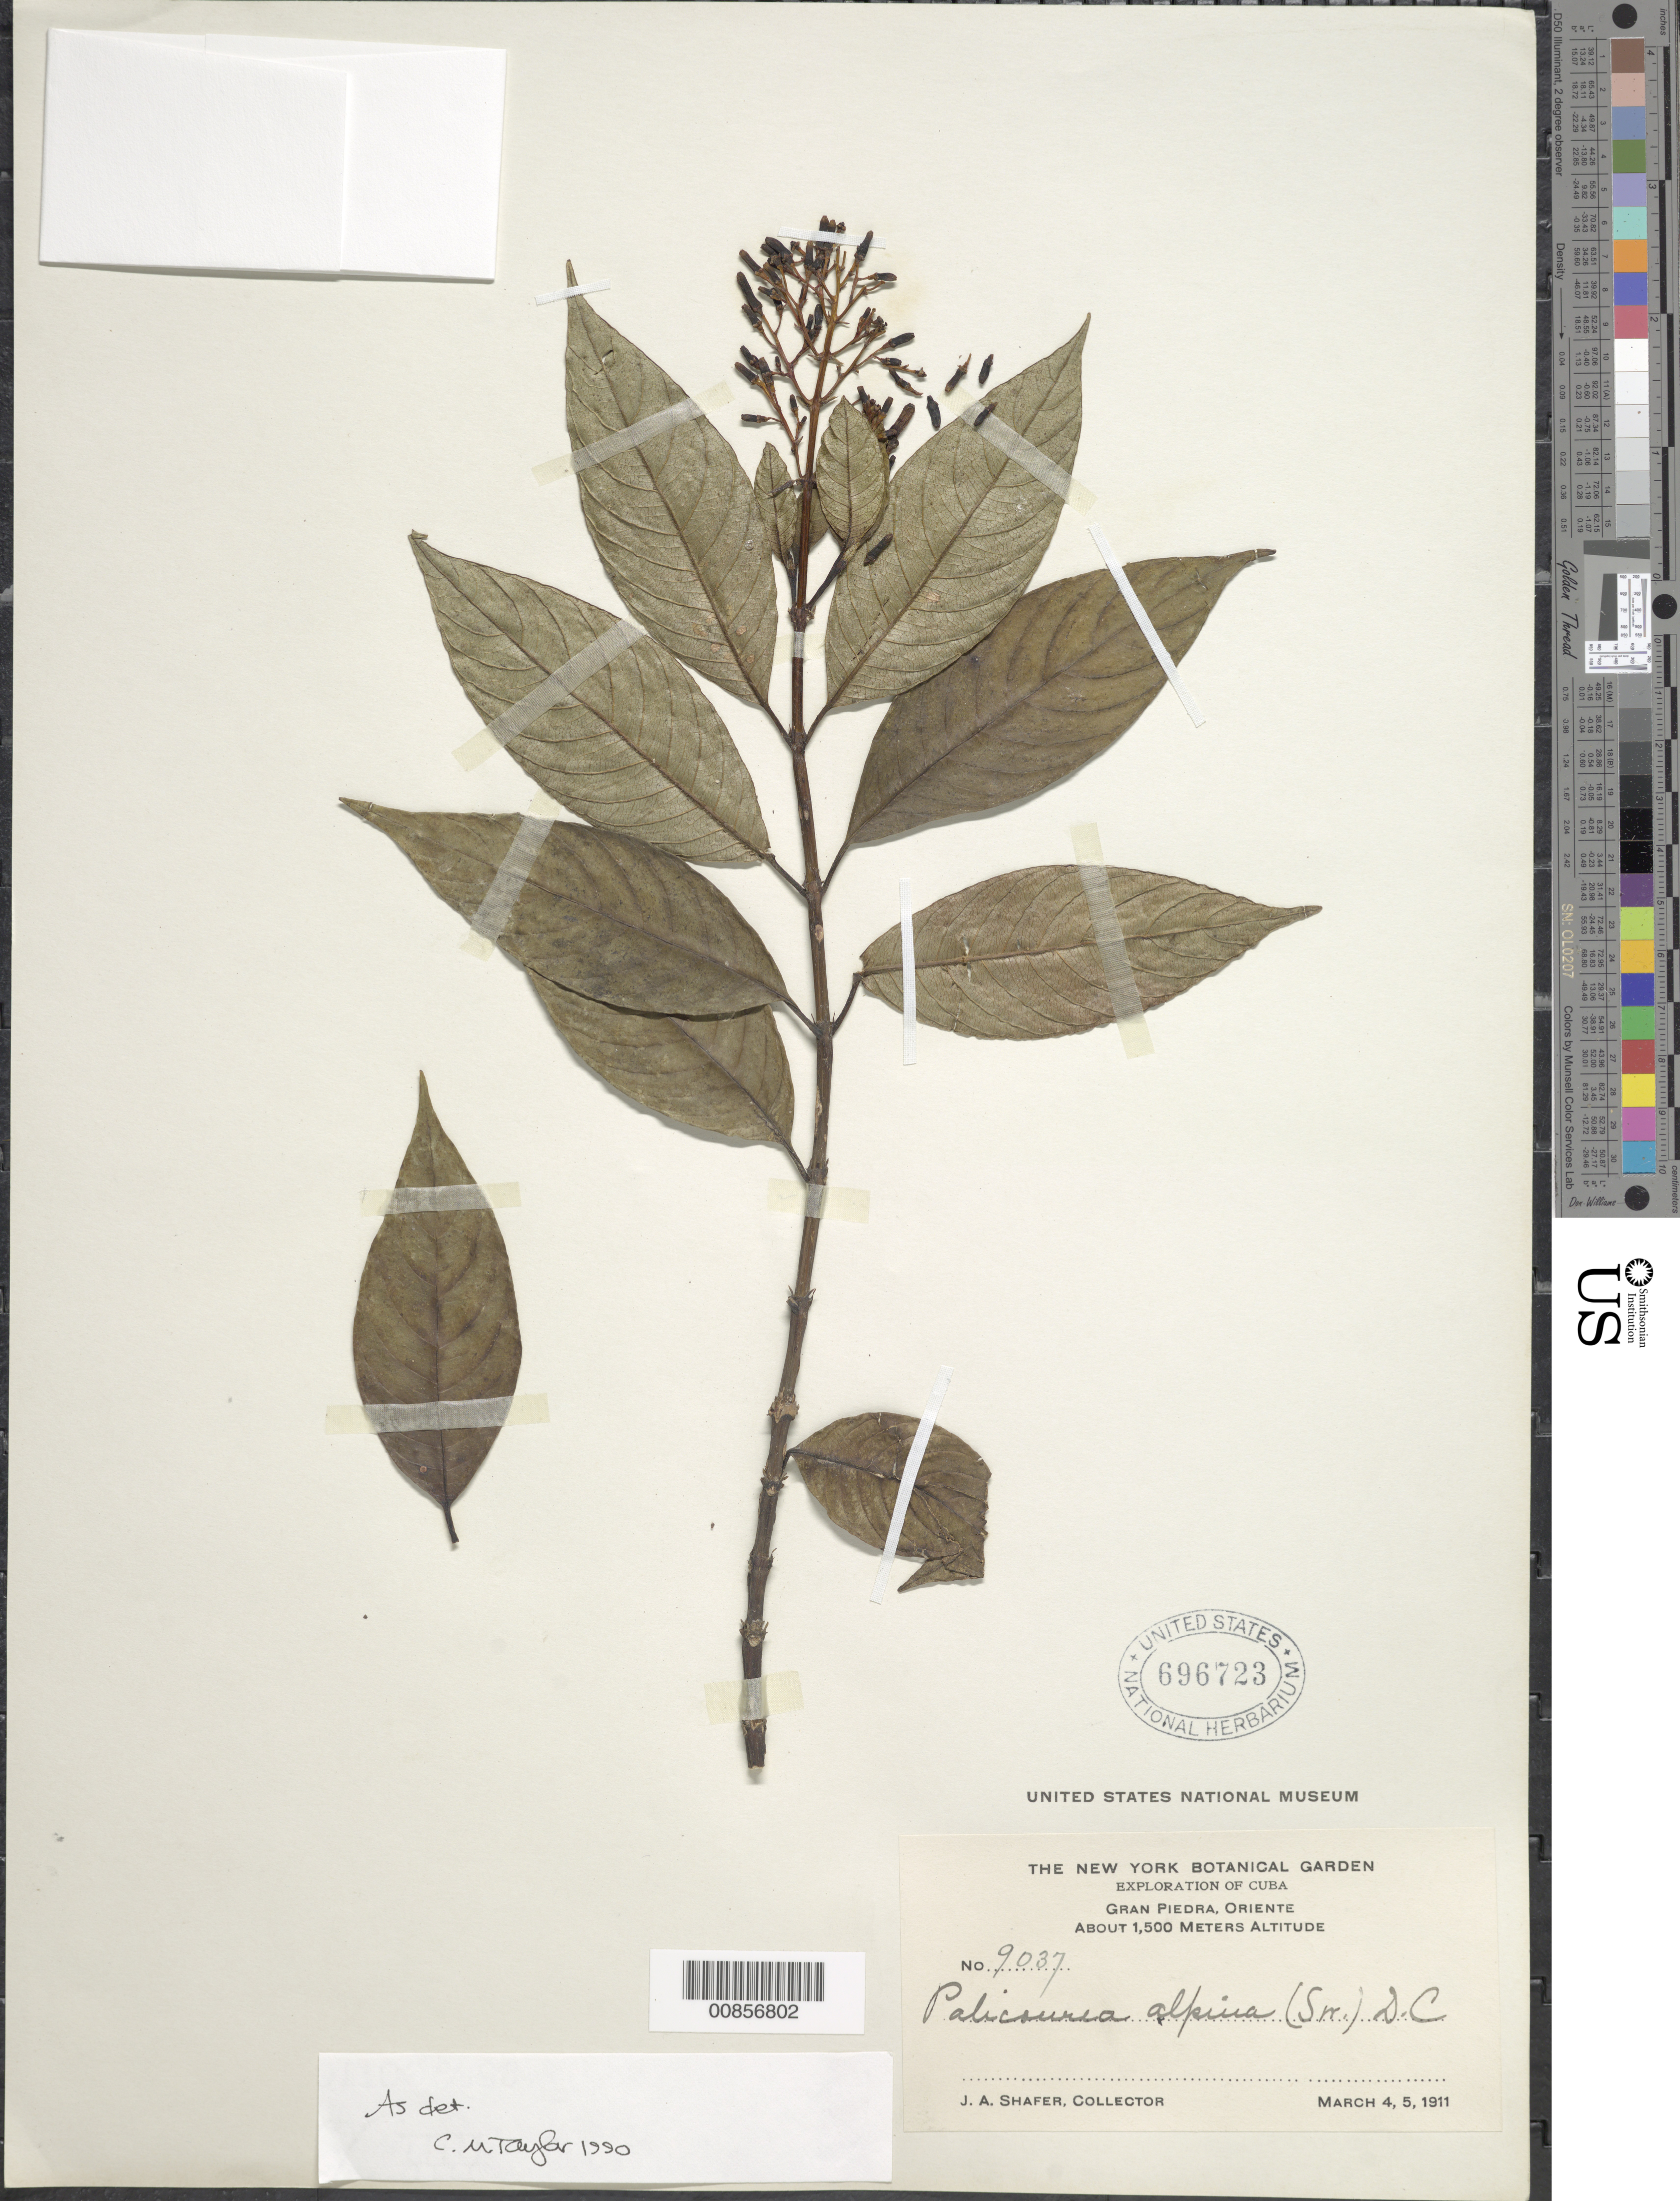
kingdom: Plantae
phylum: Tracheophyta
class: Magnoliopsida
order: Gentianales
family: Rubiaceae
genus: Palicourea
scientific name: Palicourea alpina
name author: (Sw.) DC.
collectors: J. A. Shafer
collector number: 9037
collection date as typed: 04 Mar 1911 to 05 Mar 1911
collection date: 1911-03-04/1911-03-05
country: Cuba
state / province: Oriente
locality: Gran piedra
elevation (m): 1500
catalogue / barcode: US 696723